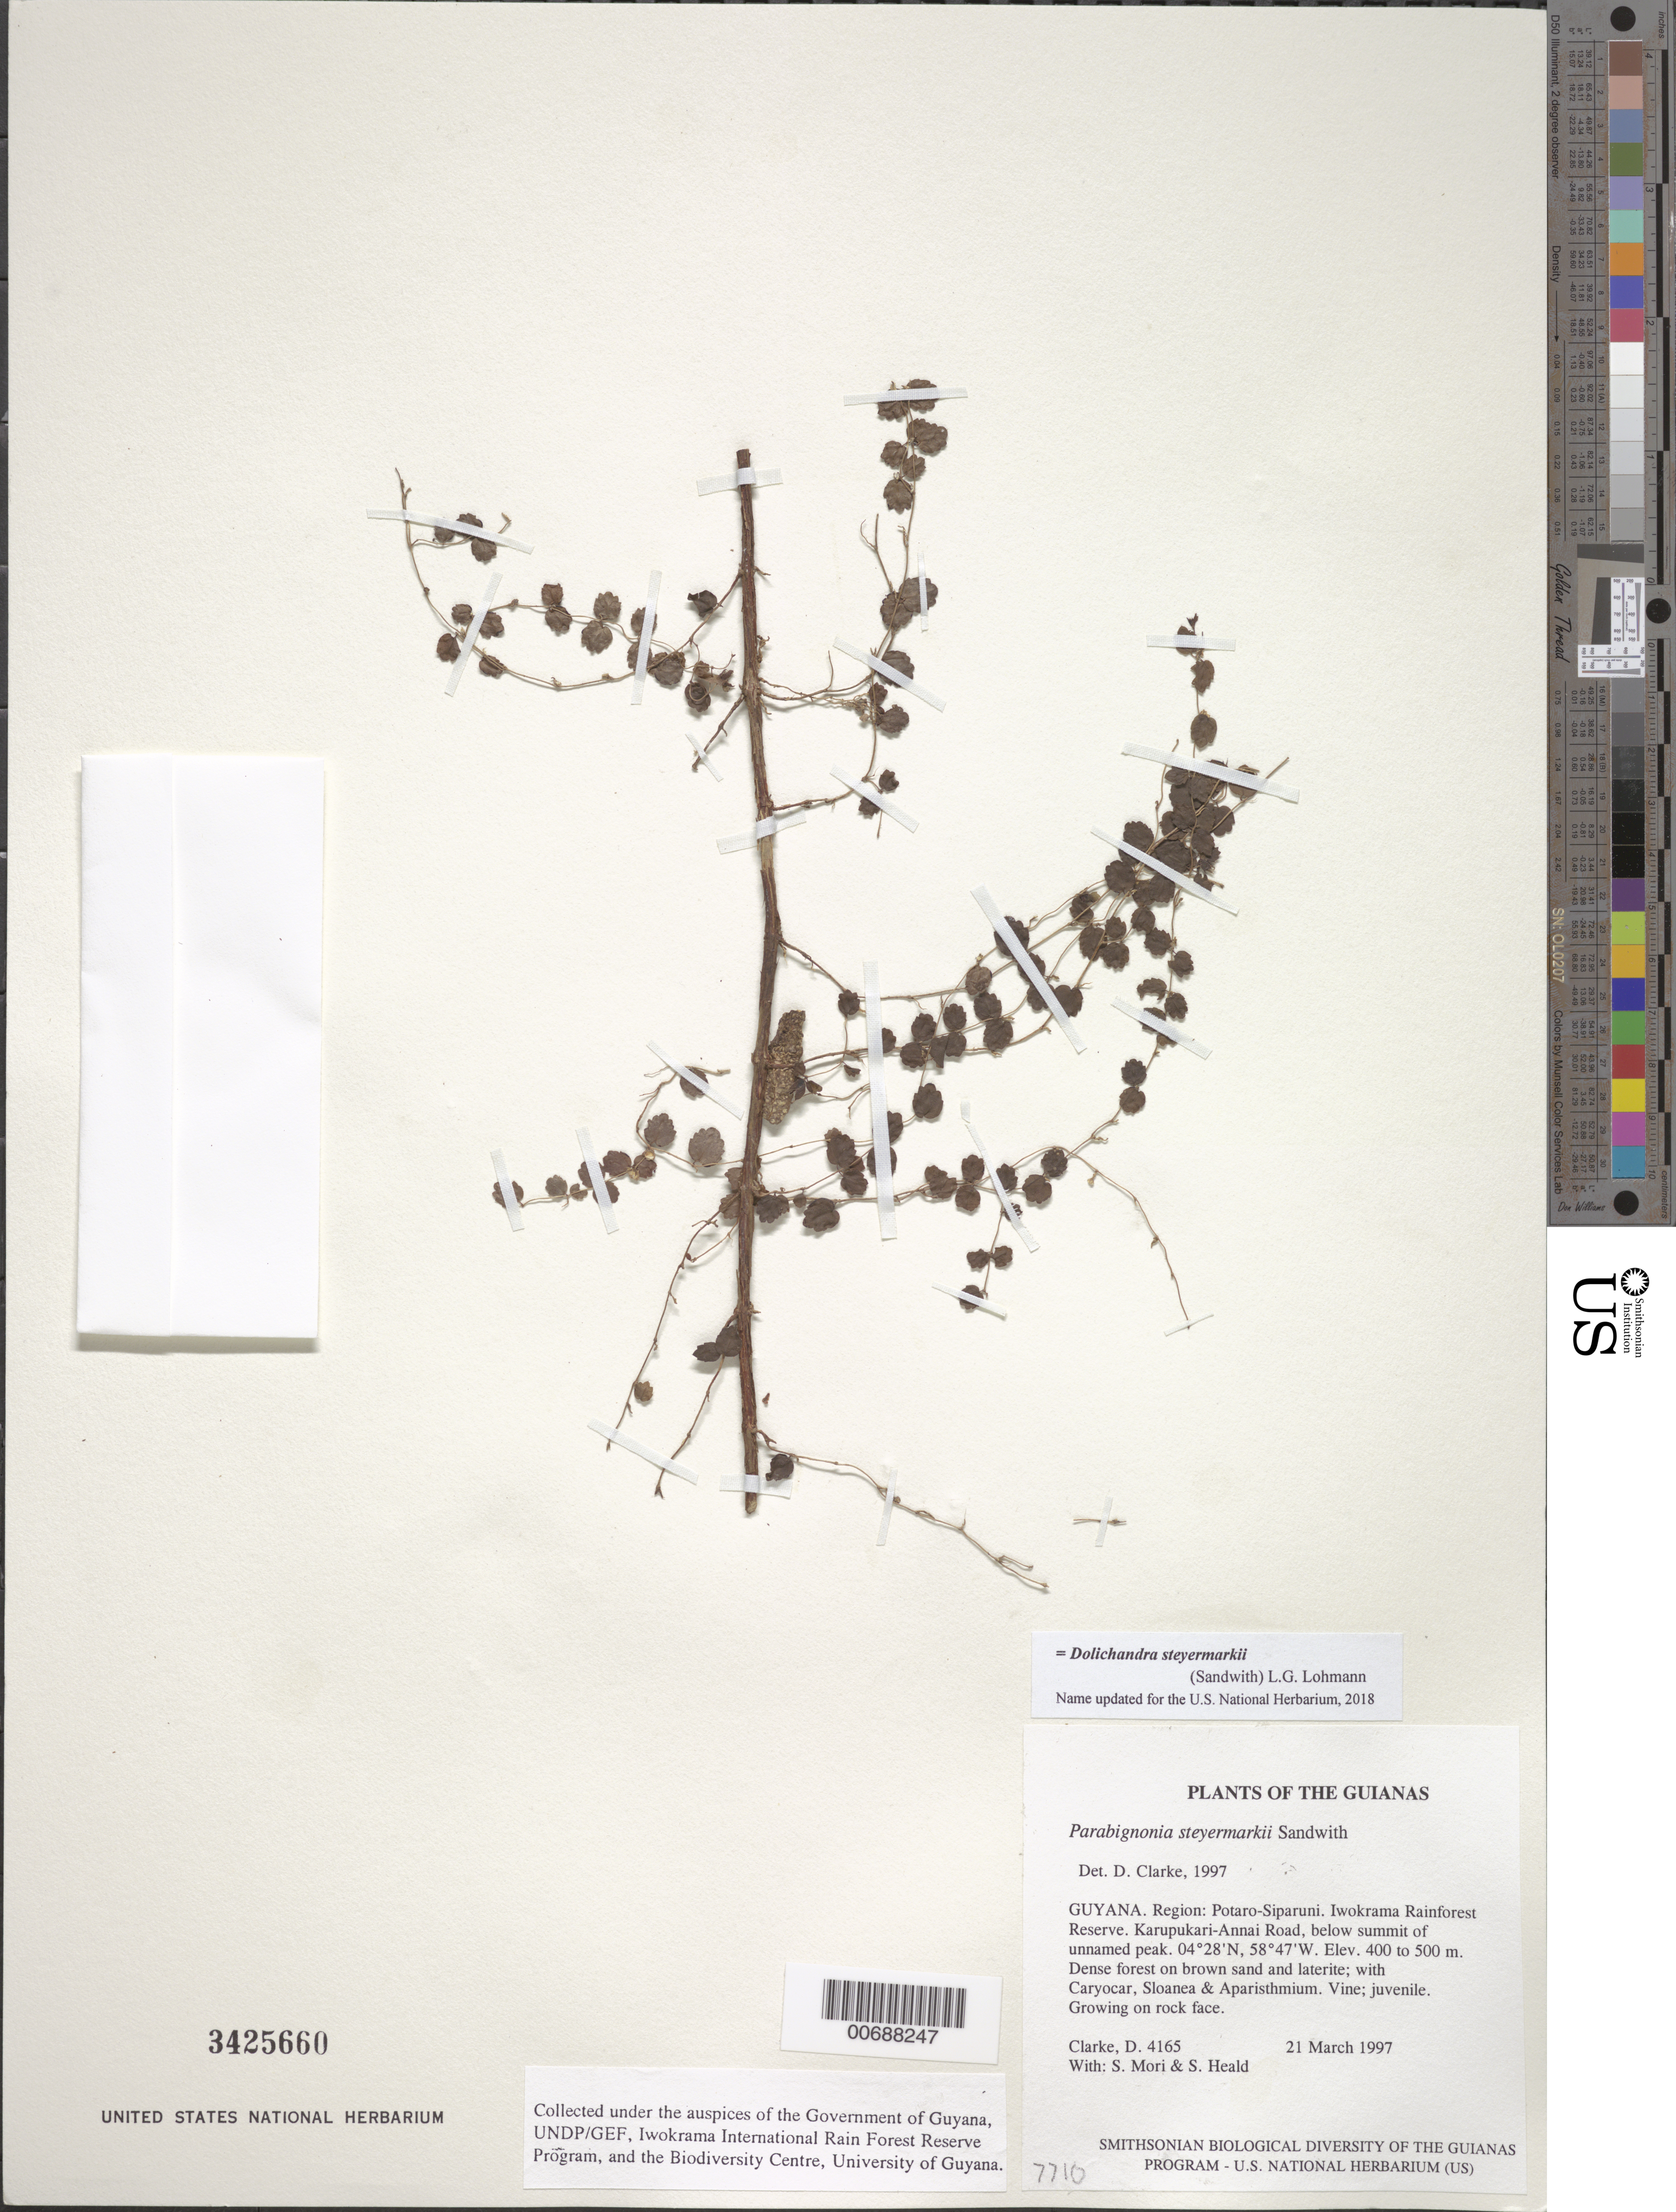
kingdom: Plantae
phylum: Tracheophyta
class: Magnoliopsida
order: Lamiales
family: Bignoniaceae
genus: Dolichandra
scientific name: Dolichandra steyermarkii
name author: (Sandwith) L.G. Lohmann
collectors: H. D. Clarke, S. Mori & S. Heald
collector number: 4165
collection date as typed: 21 March 1997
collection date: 1997-03-21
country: Guyana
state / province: Potaro-Siparuni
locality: Iwokrama Rainforest Reserve. Karupukari-Annai Road, below summit of unnamed peak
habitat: Dense forest on brown sand and laterite; with Caryocar, Sloanea & Aparisthmium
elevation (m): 400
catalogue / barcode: US 3425660